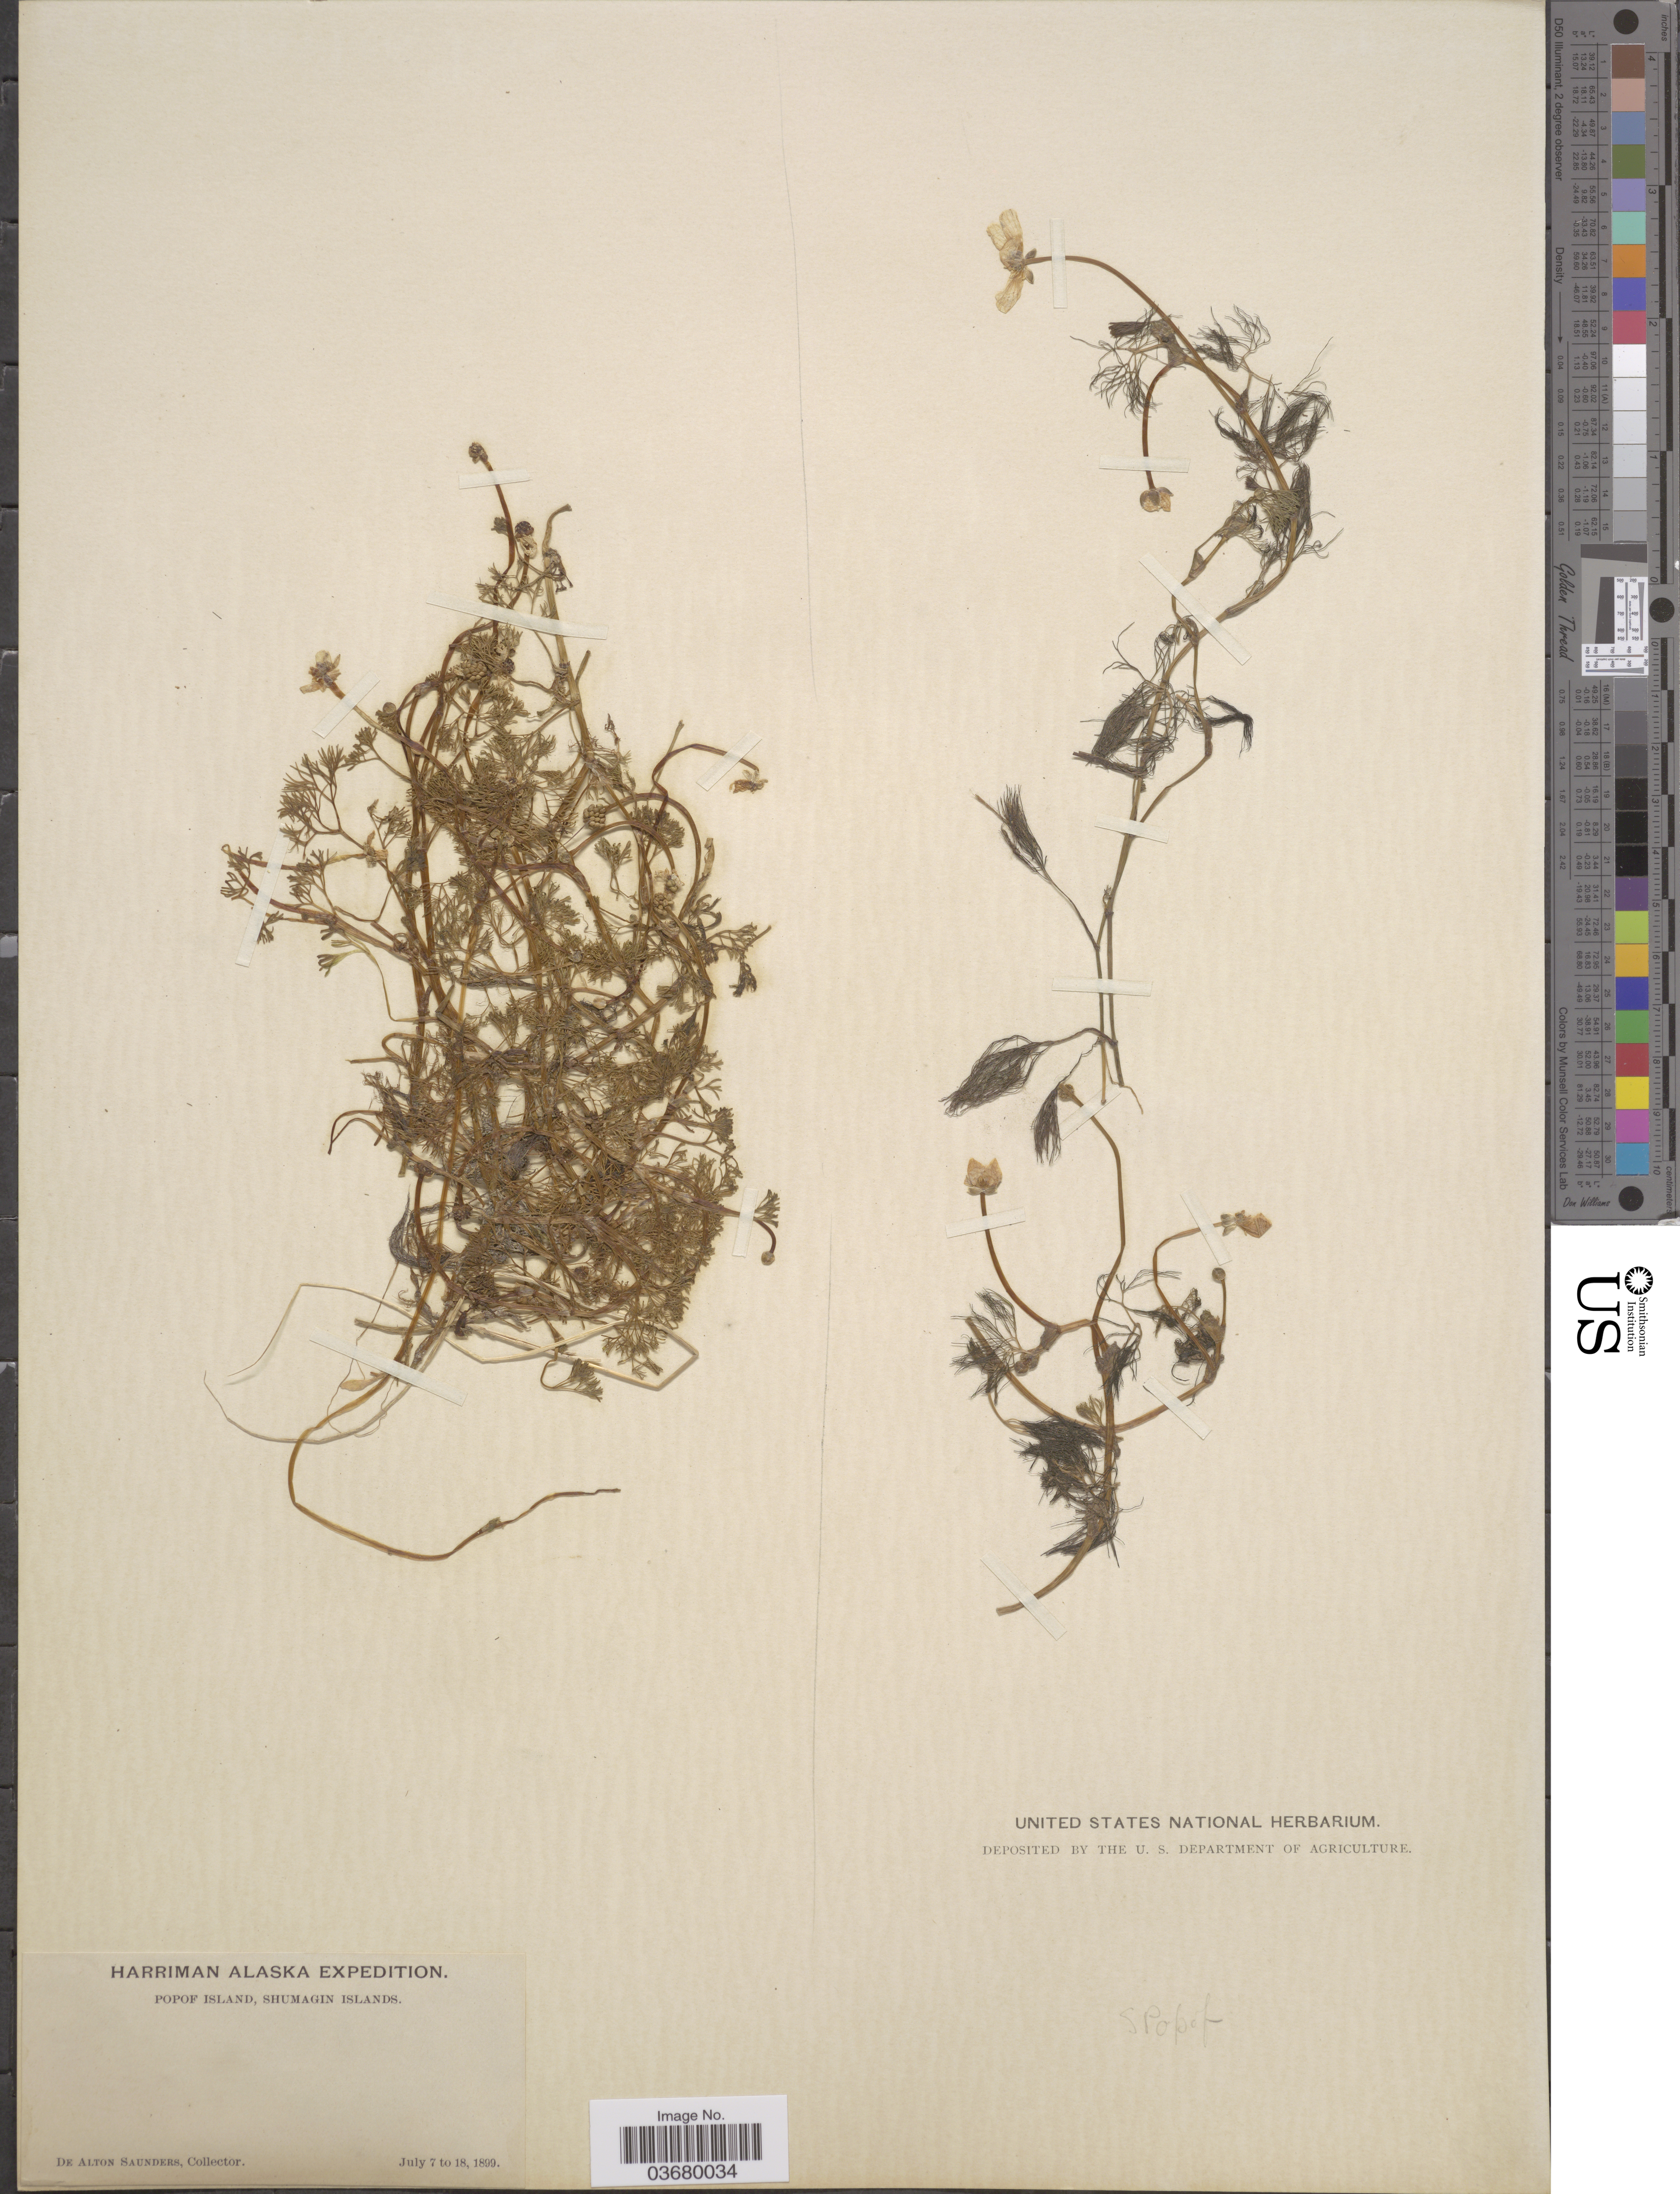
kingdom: Plantae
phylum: Tracheophyta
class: Magnoliopsida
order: Ranunculales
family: Ranunculaceae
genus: Ranunculus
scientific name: Ranunculus trichophyllus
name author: Chaix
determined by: Strong, Mark T., (BOT), Smithsonian Institution - National Museum of Natural History (UNITED STATES)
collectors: D. A. Saunders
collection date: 1899-07-07/1899-07-18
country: United States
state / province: Alaska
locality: Popof Island, Shumagin Islands.